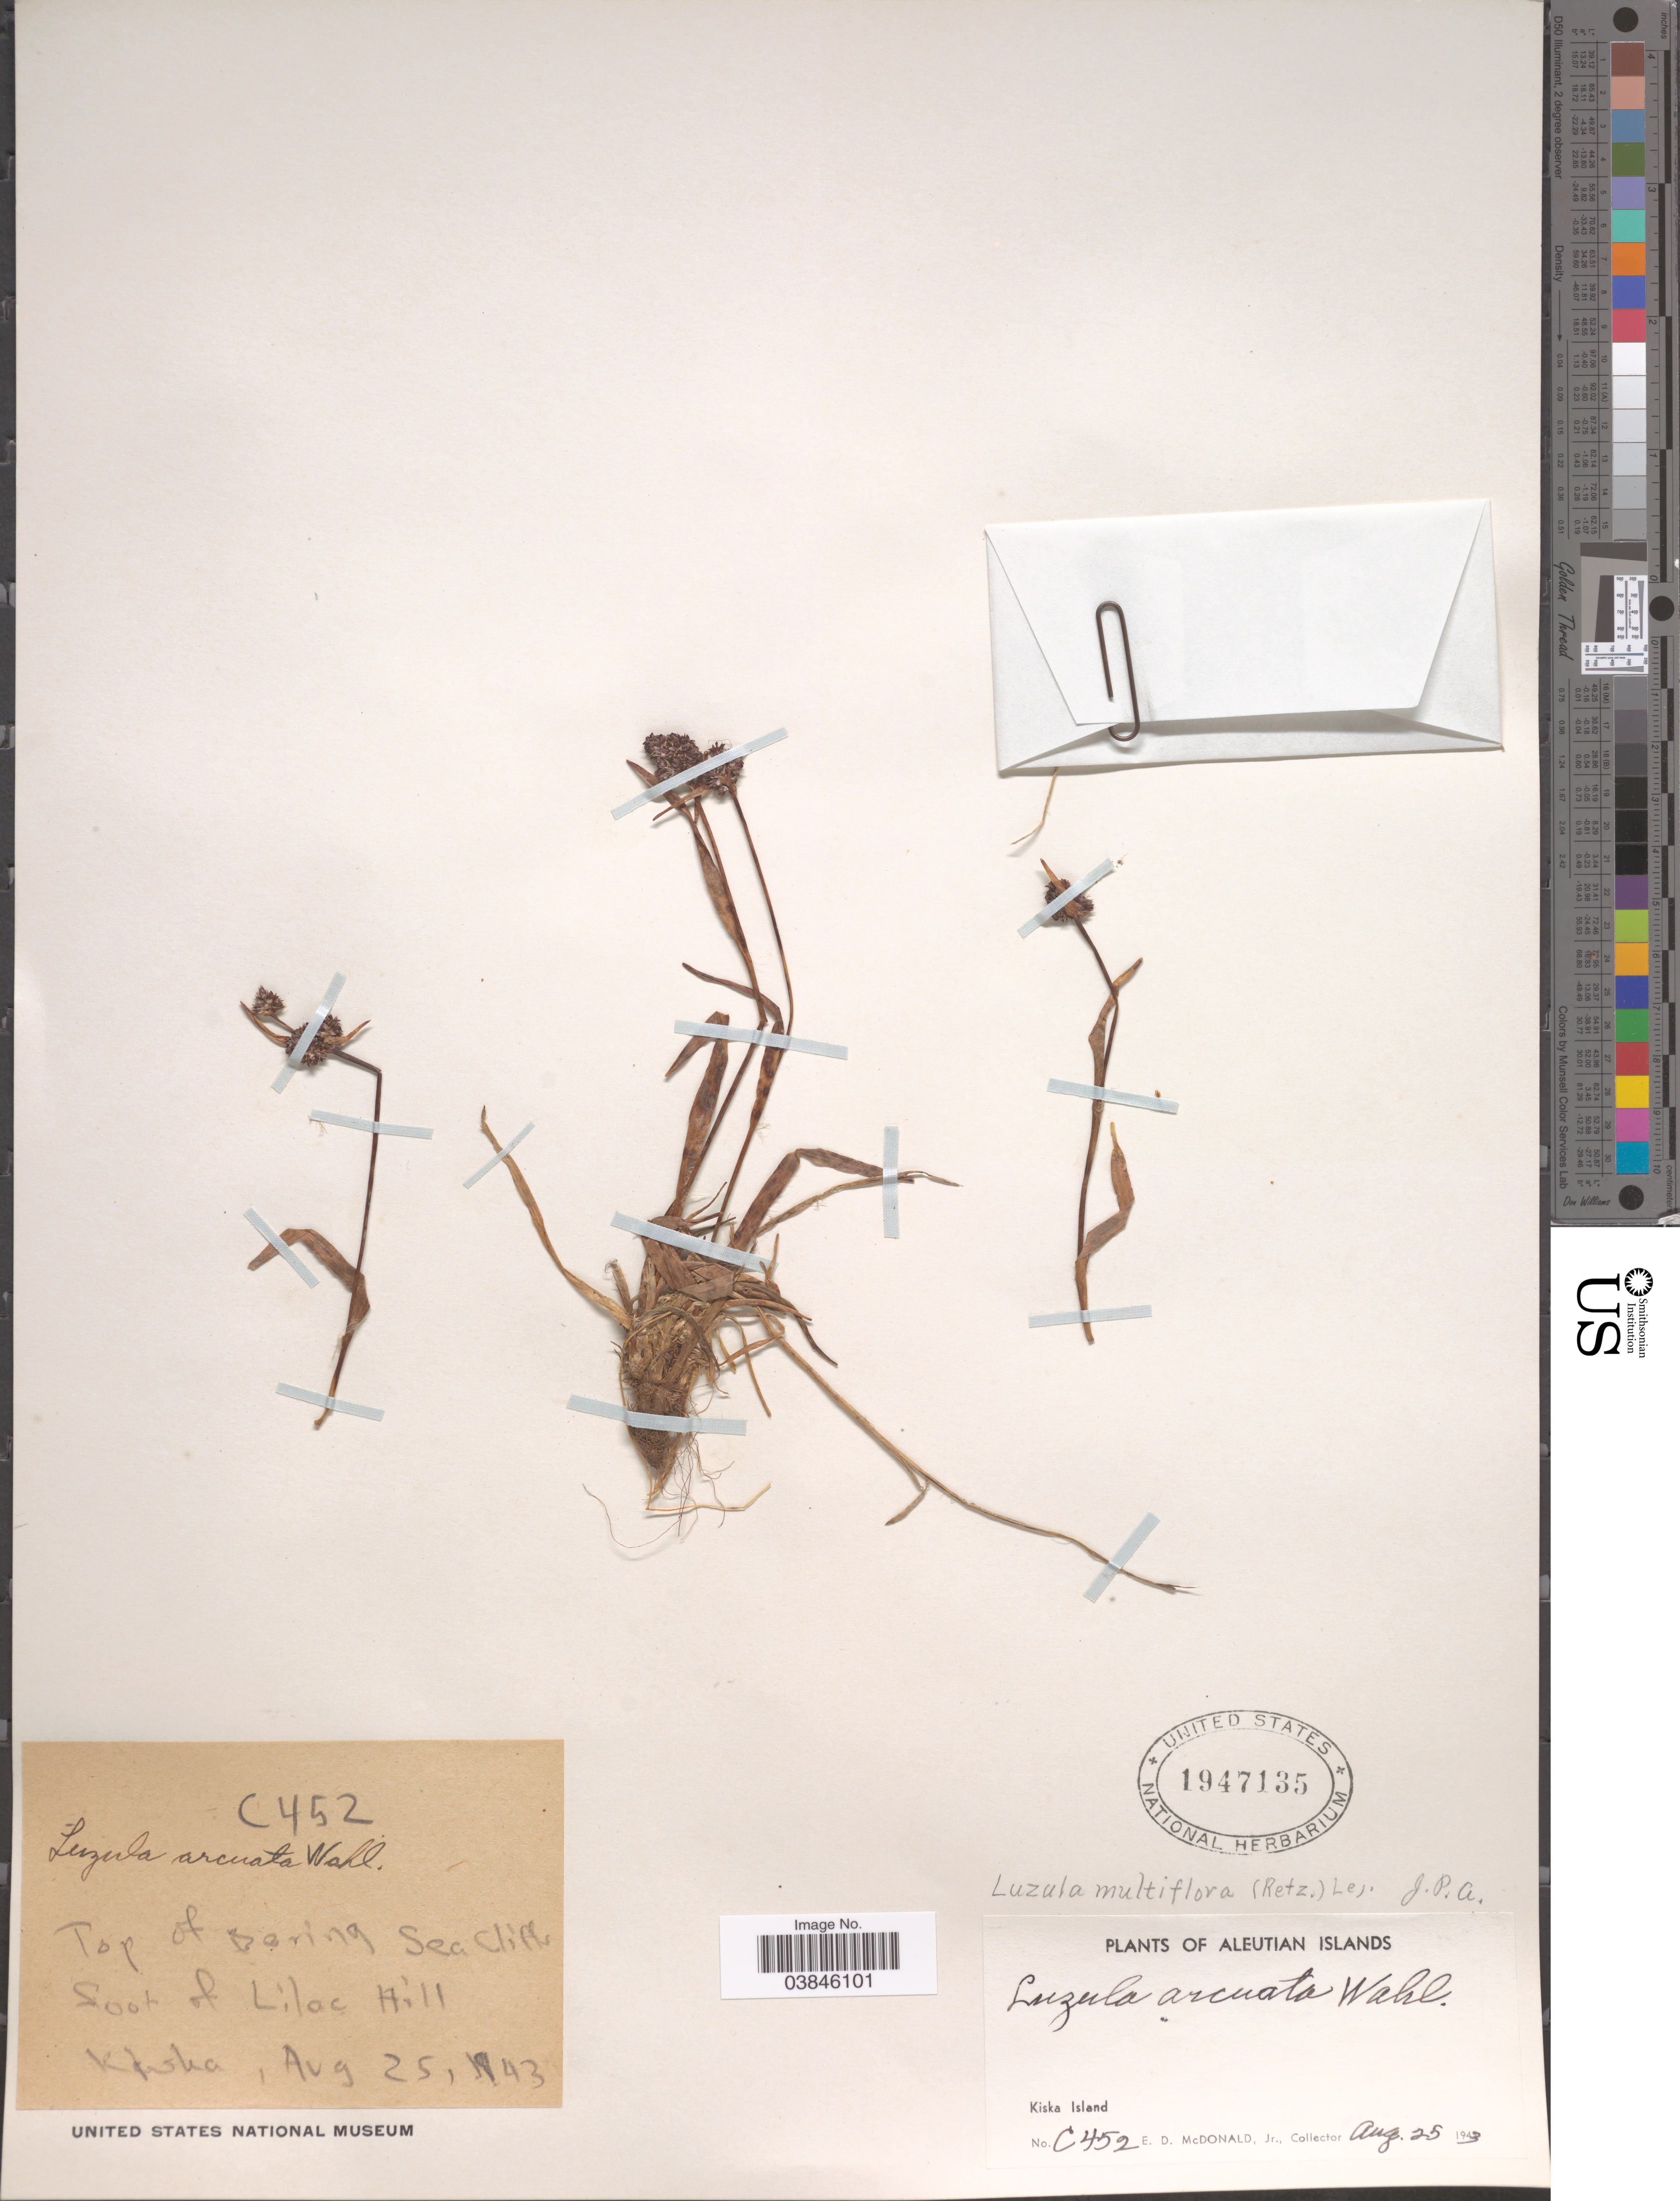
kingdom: Plantae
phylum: Tracheophyta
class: Liliopsida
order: Poales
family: Juncaceae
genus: Luzula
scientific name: Luzula multiflora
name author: (Ehrh.) Lej.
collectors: E. D. McDonald Jr.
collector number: C452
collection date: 1943-08-25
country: United States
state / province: Alaska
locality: The Aleutian Islands. Kiska Island. Top of Bering Sea Cliffs. Foot of Lilac Hill.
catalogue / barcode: US 1947135